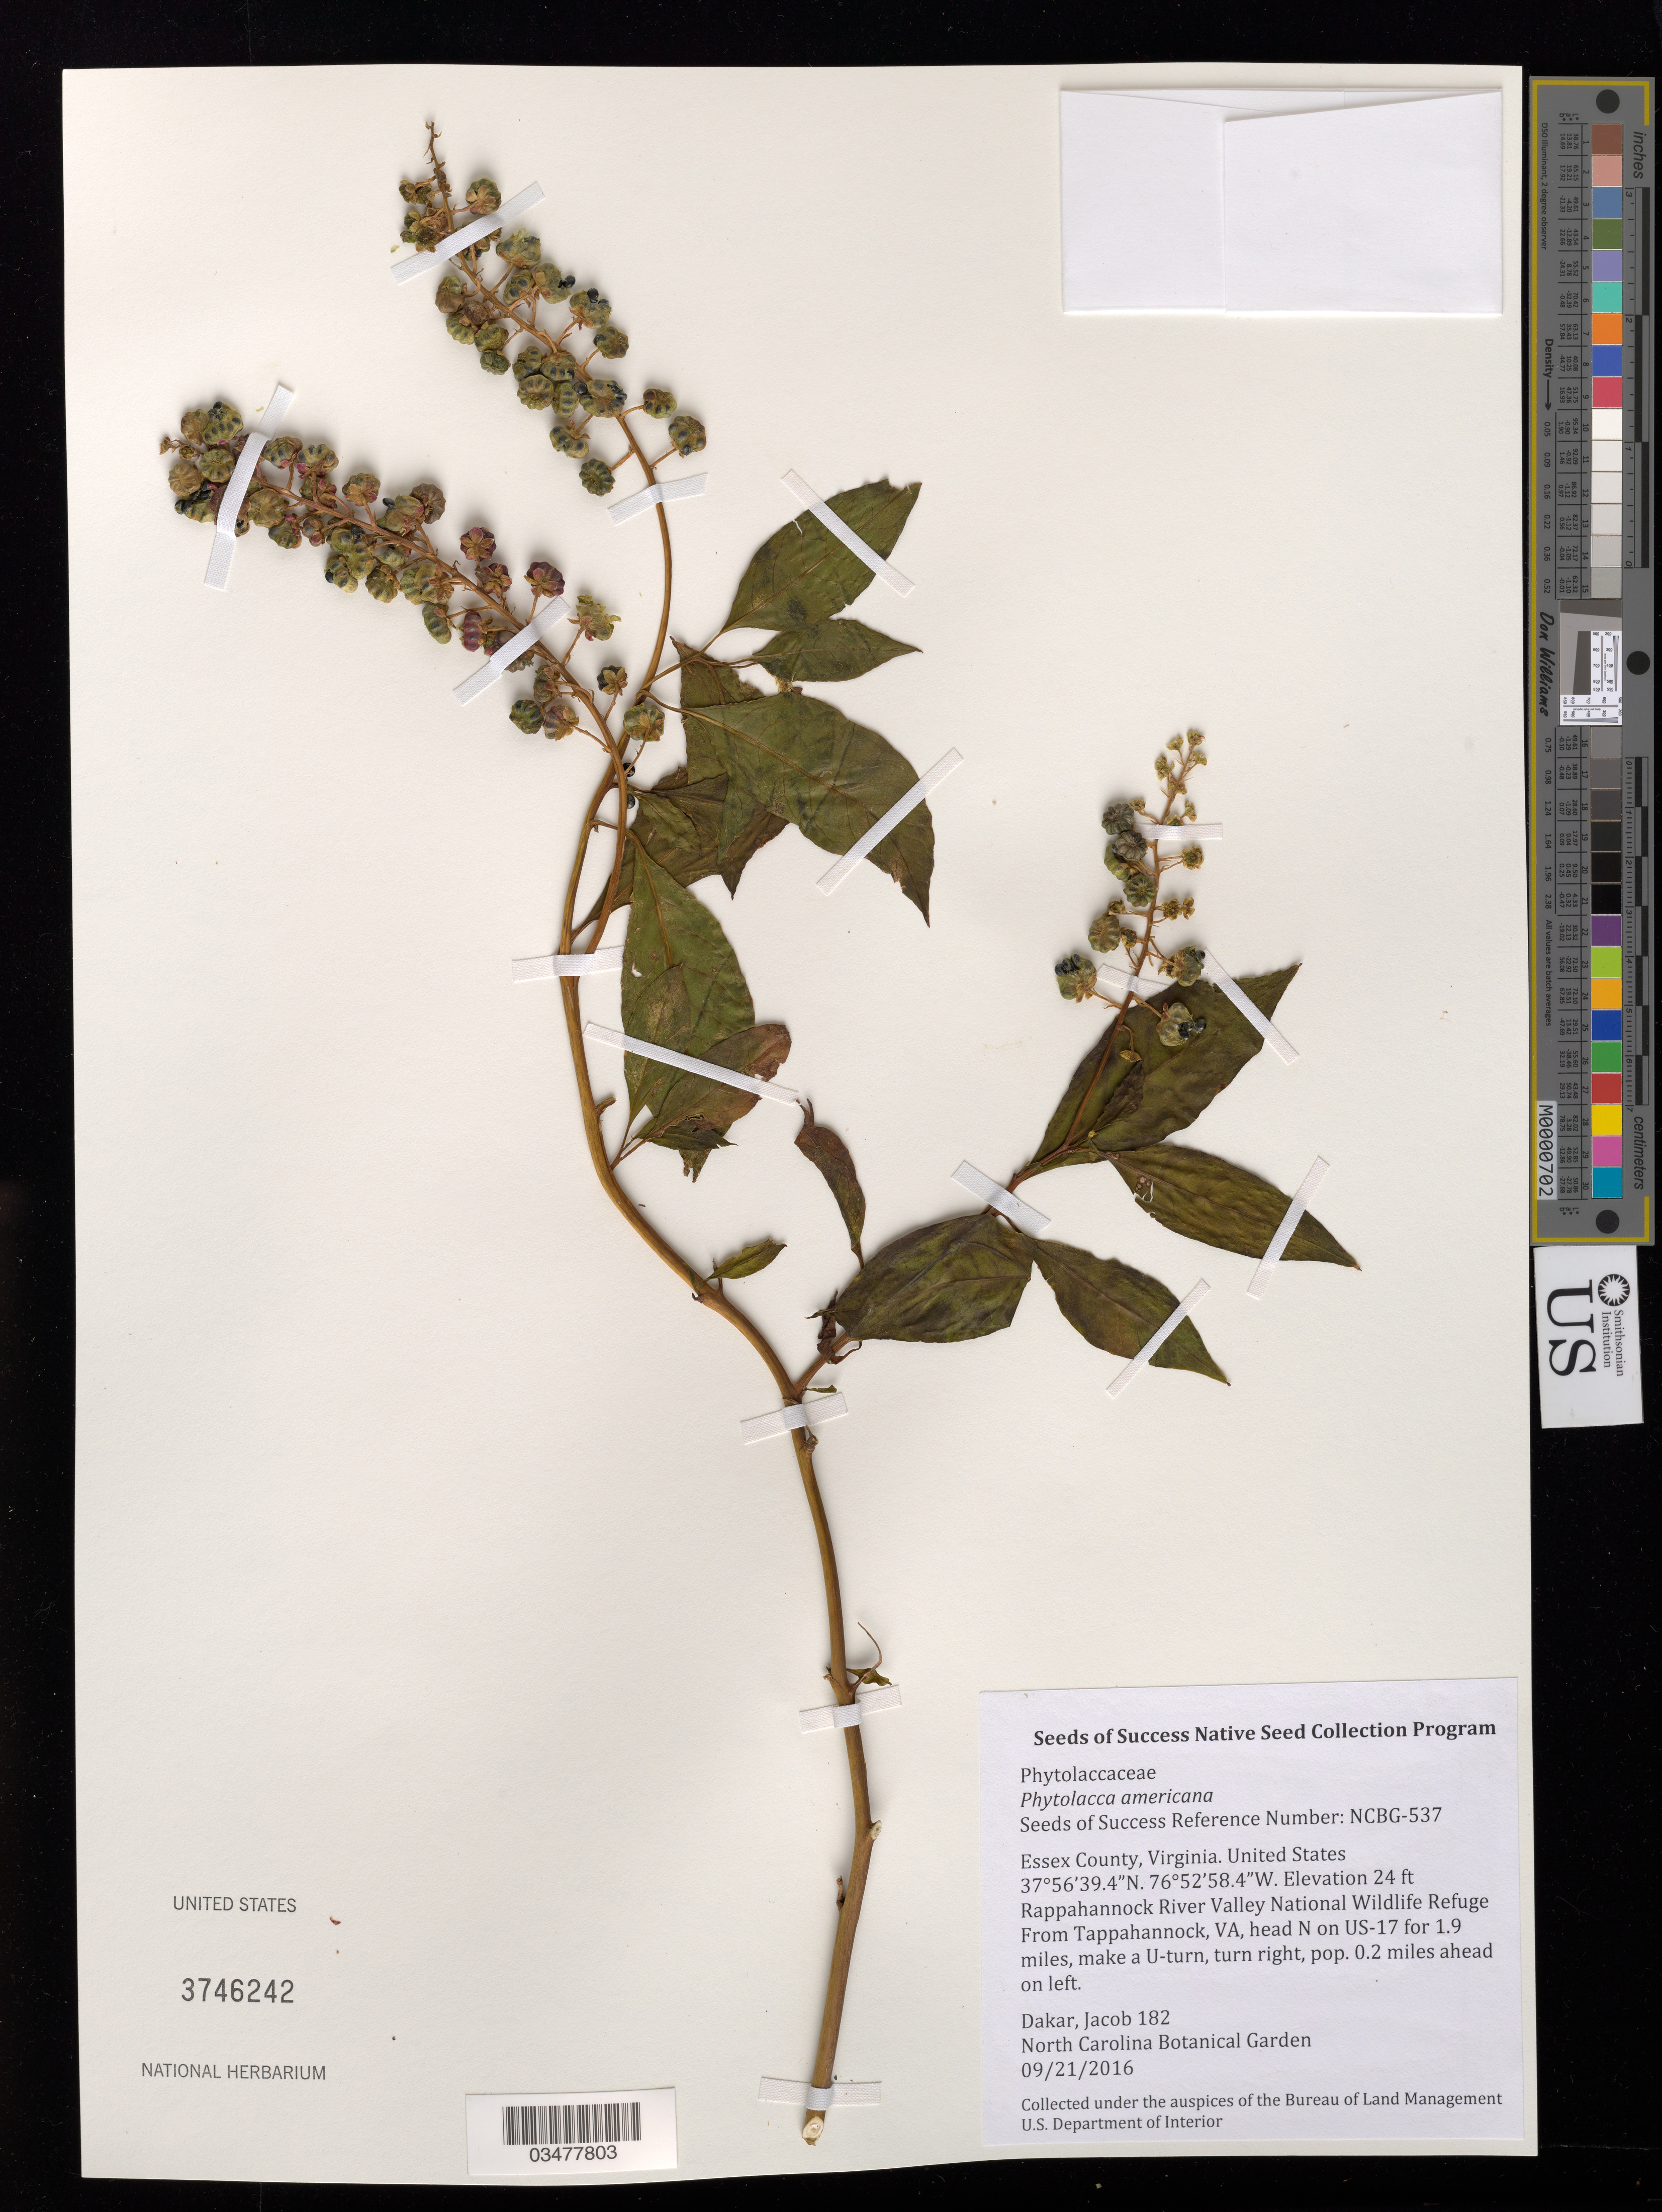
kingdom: Plantae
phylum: Tracheophyta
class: Magnoliopsida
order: Caryophyllales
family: Phytolaccaceae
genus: Phytolacca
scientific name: Phytolacca americana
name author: L.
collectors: J. Dakar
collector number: NCBG-537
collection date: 2016-09-21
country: United States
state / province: Virginia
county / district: Essex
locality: Rappahannock River Valley National Wildlife Refuge, Greenfield Farm Rd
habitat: Grassland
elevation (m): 7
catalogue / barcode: US 3746242